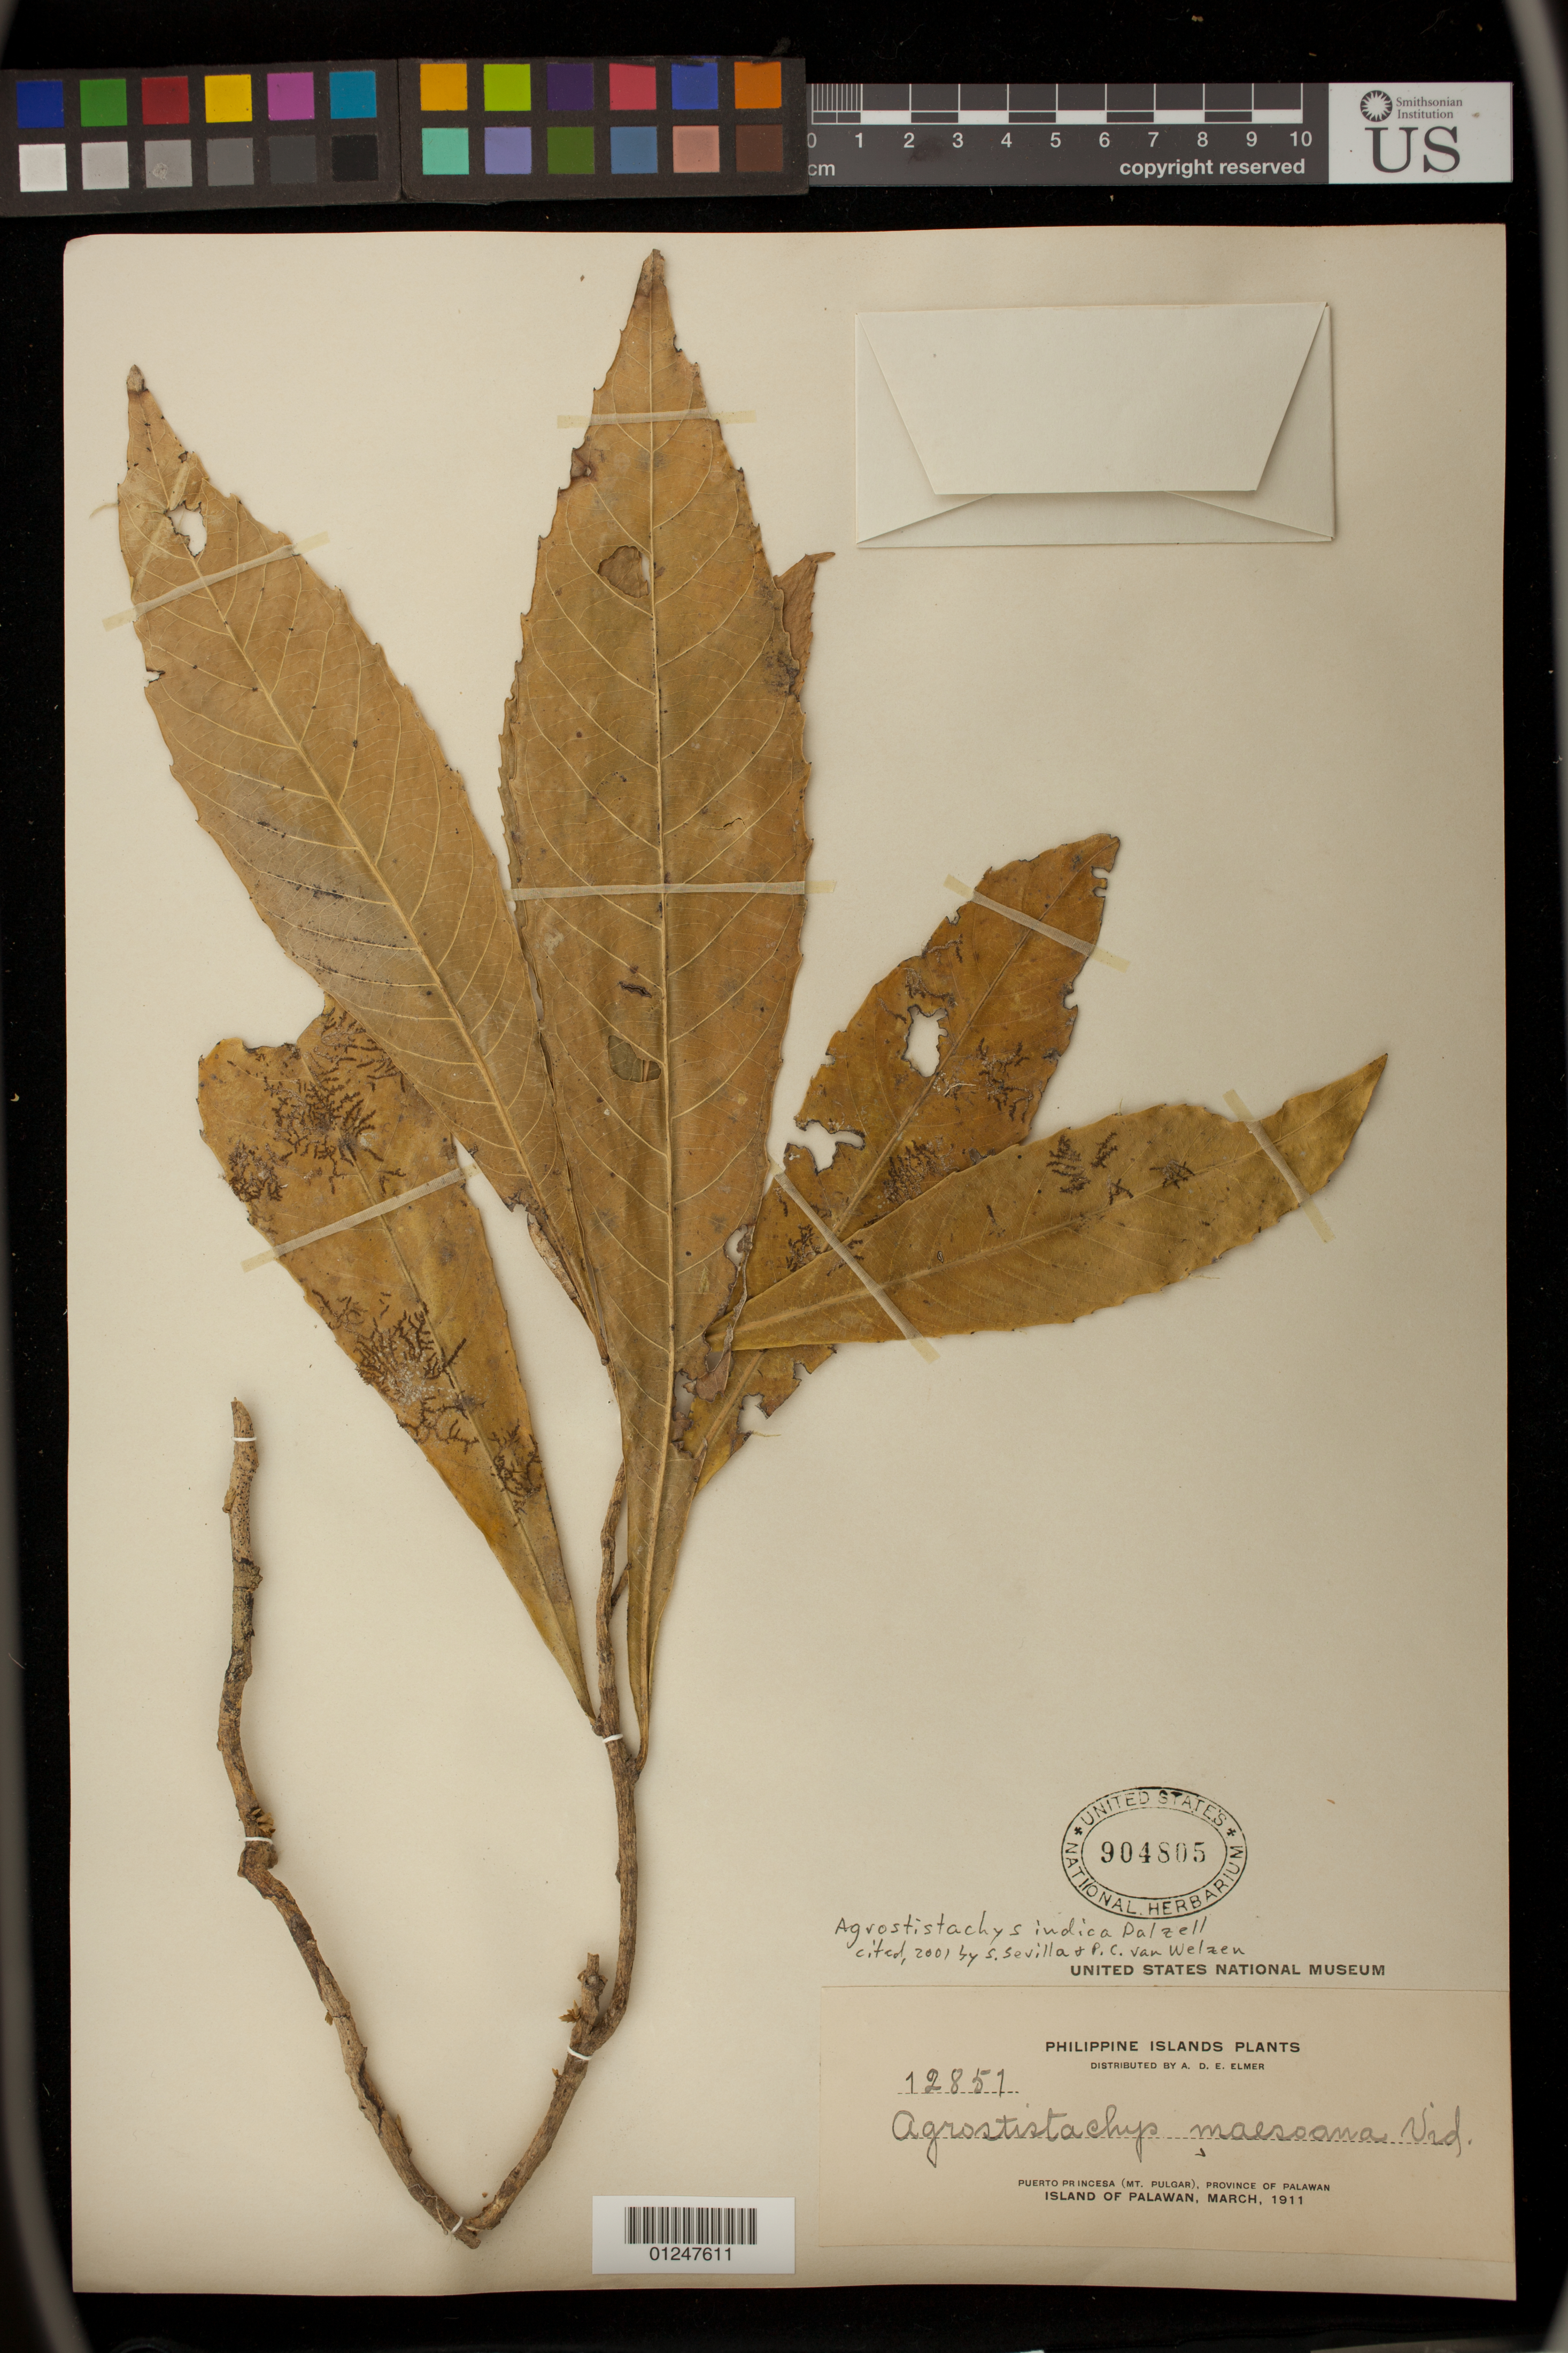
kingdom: Plantae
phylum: Tracheophyta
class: Magnoliopsida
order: Malpighiales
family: Euphorbiaceae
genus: Agrostistachys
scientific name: Agrostistachys indica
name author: Dalzell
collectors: A. D. E. Elmer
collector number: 12851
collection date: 1911-03-01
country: Philippines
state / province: Mimaropa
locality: Puerto Princesa (Mt. Pulgar); Palawan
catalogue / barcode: US 904805